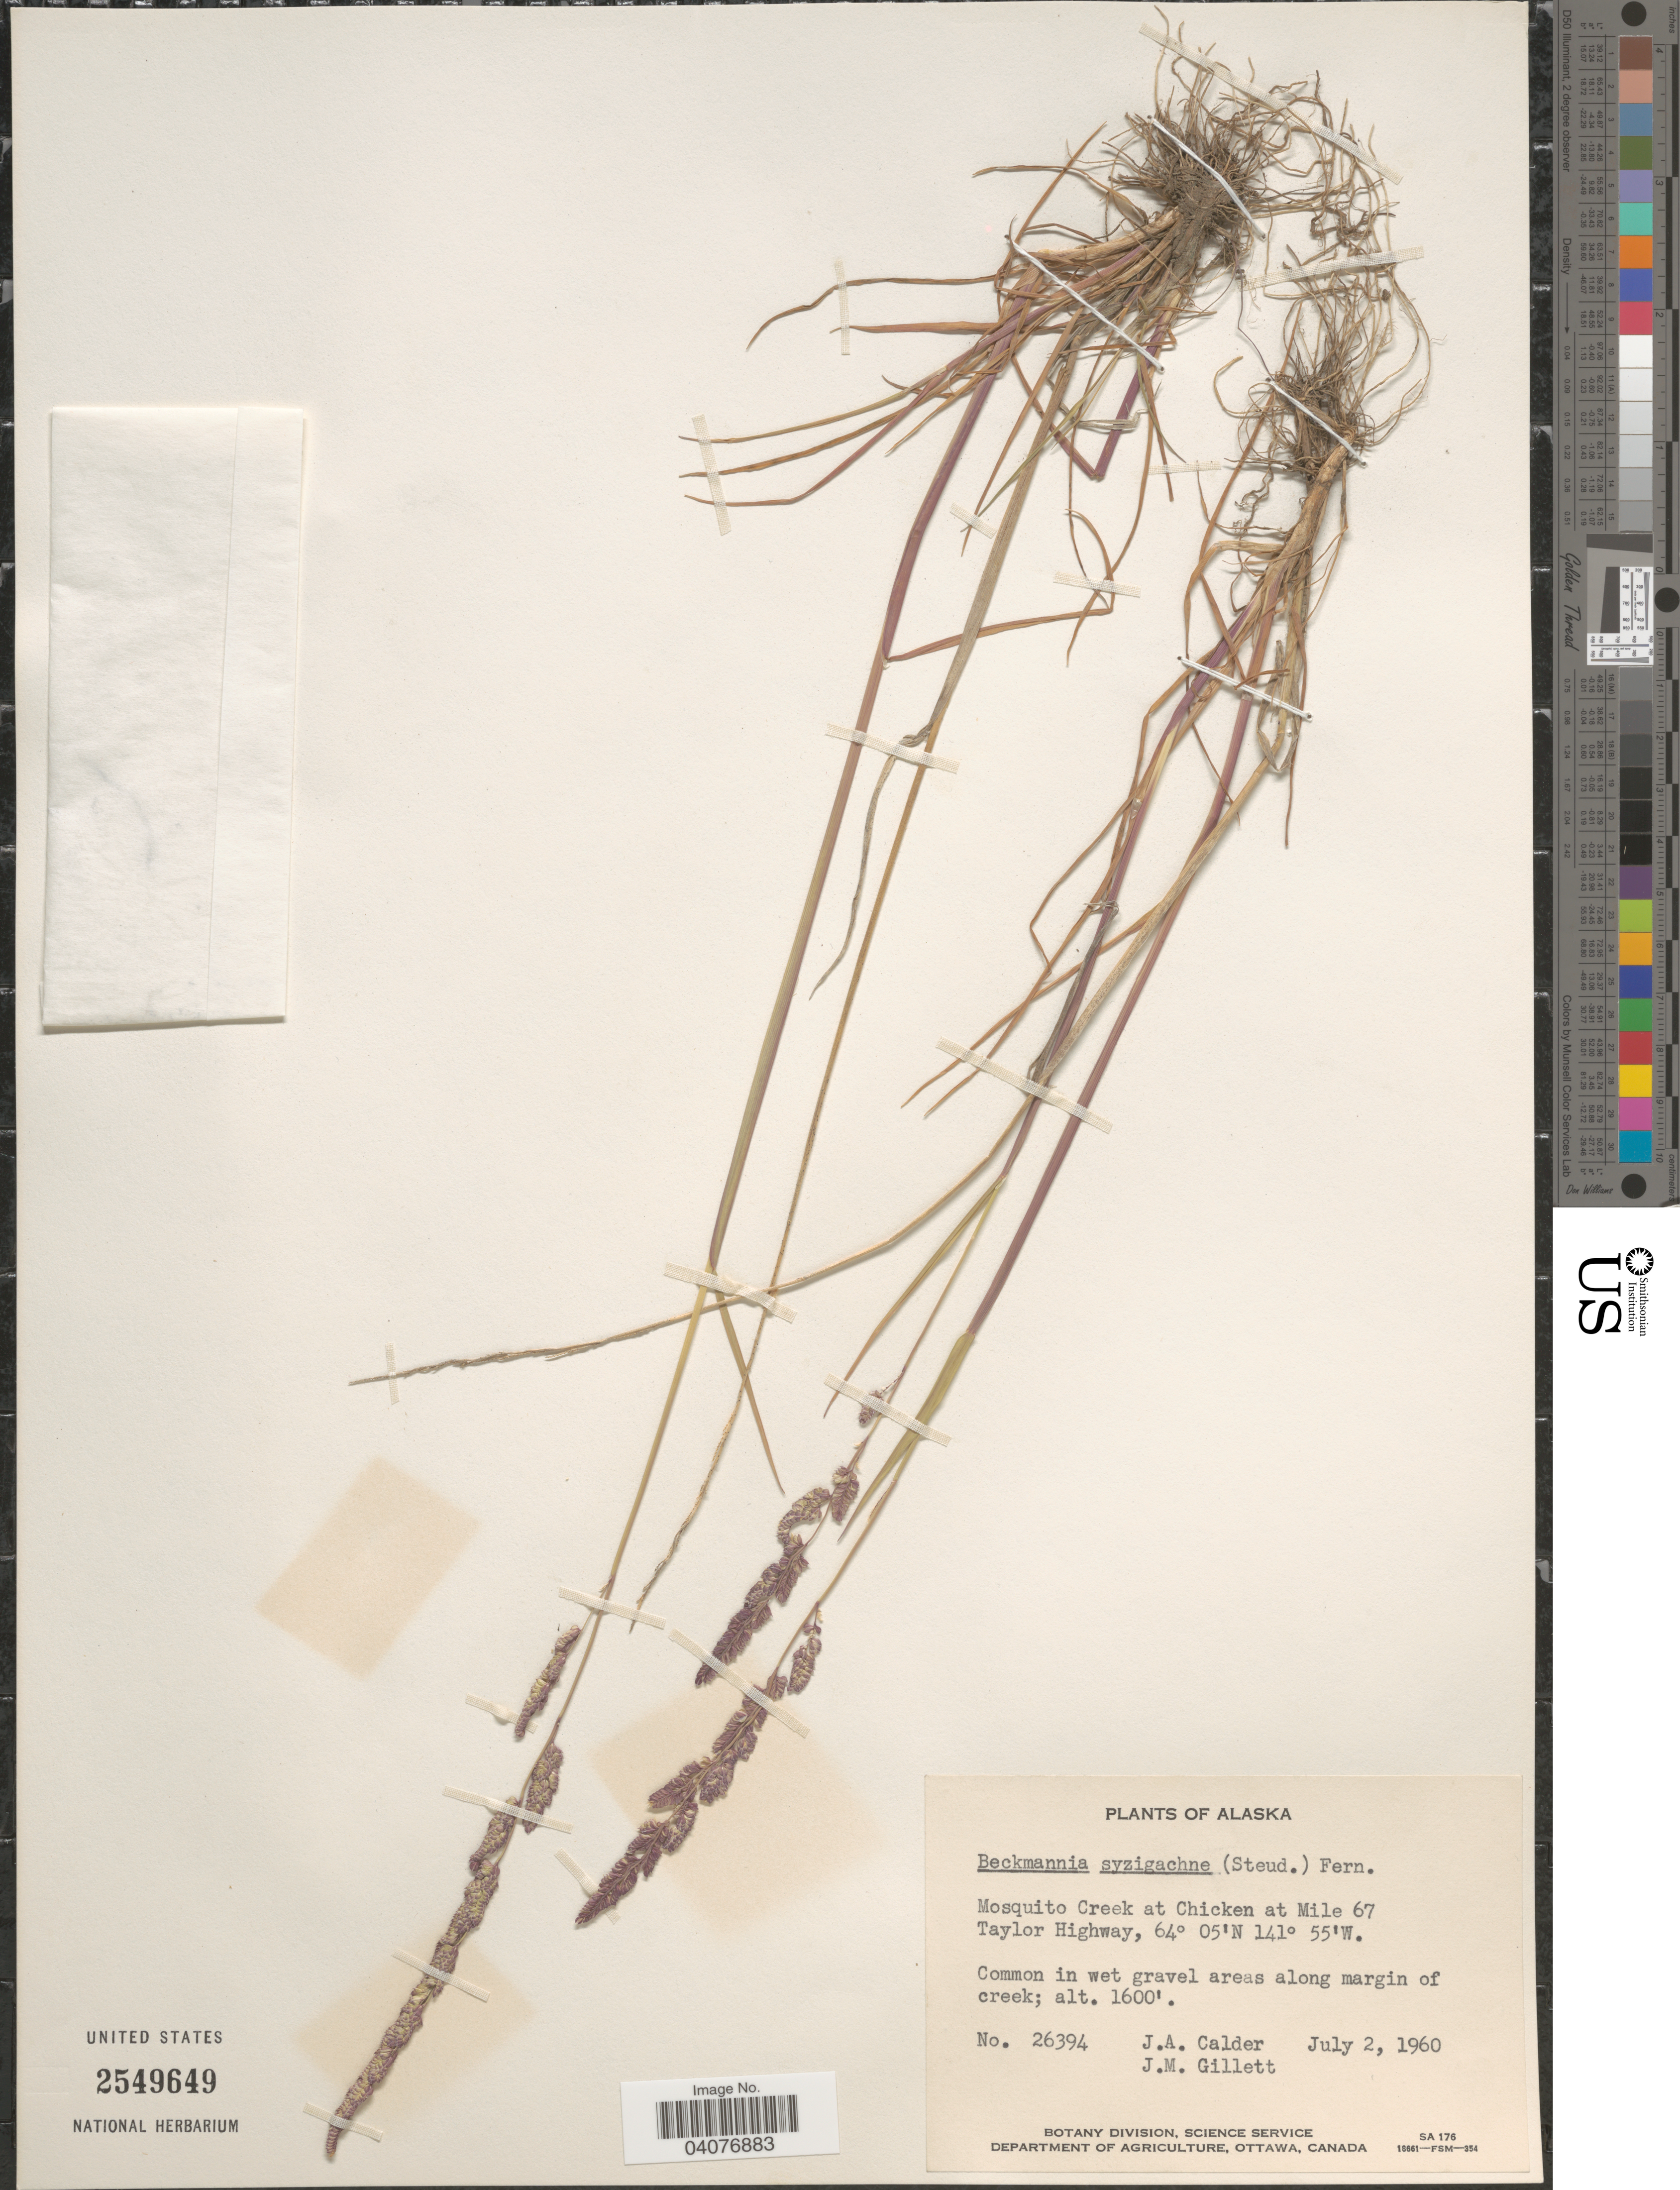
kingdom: Plantae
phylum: Tracheophyta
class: Liliopsida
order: Poales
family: Poaceae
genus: Beckmannia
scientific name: Beckmannia syzigachne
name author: (Steud.) Fernald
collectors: J. A. Calder & J. M. Gillett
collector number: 26394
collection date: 1960-07-02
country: United States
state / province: Alaska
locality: Mosquito Creek at Chicken at Mile 67 Taylor Highway. Common in wet gravel areas along margin of creek.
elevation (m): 488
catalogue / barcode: US 2549649